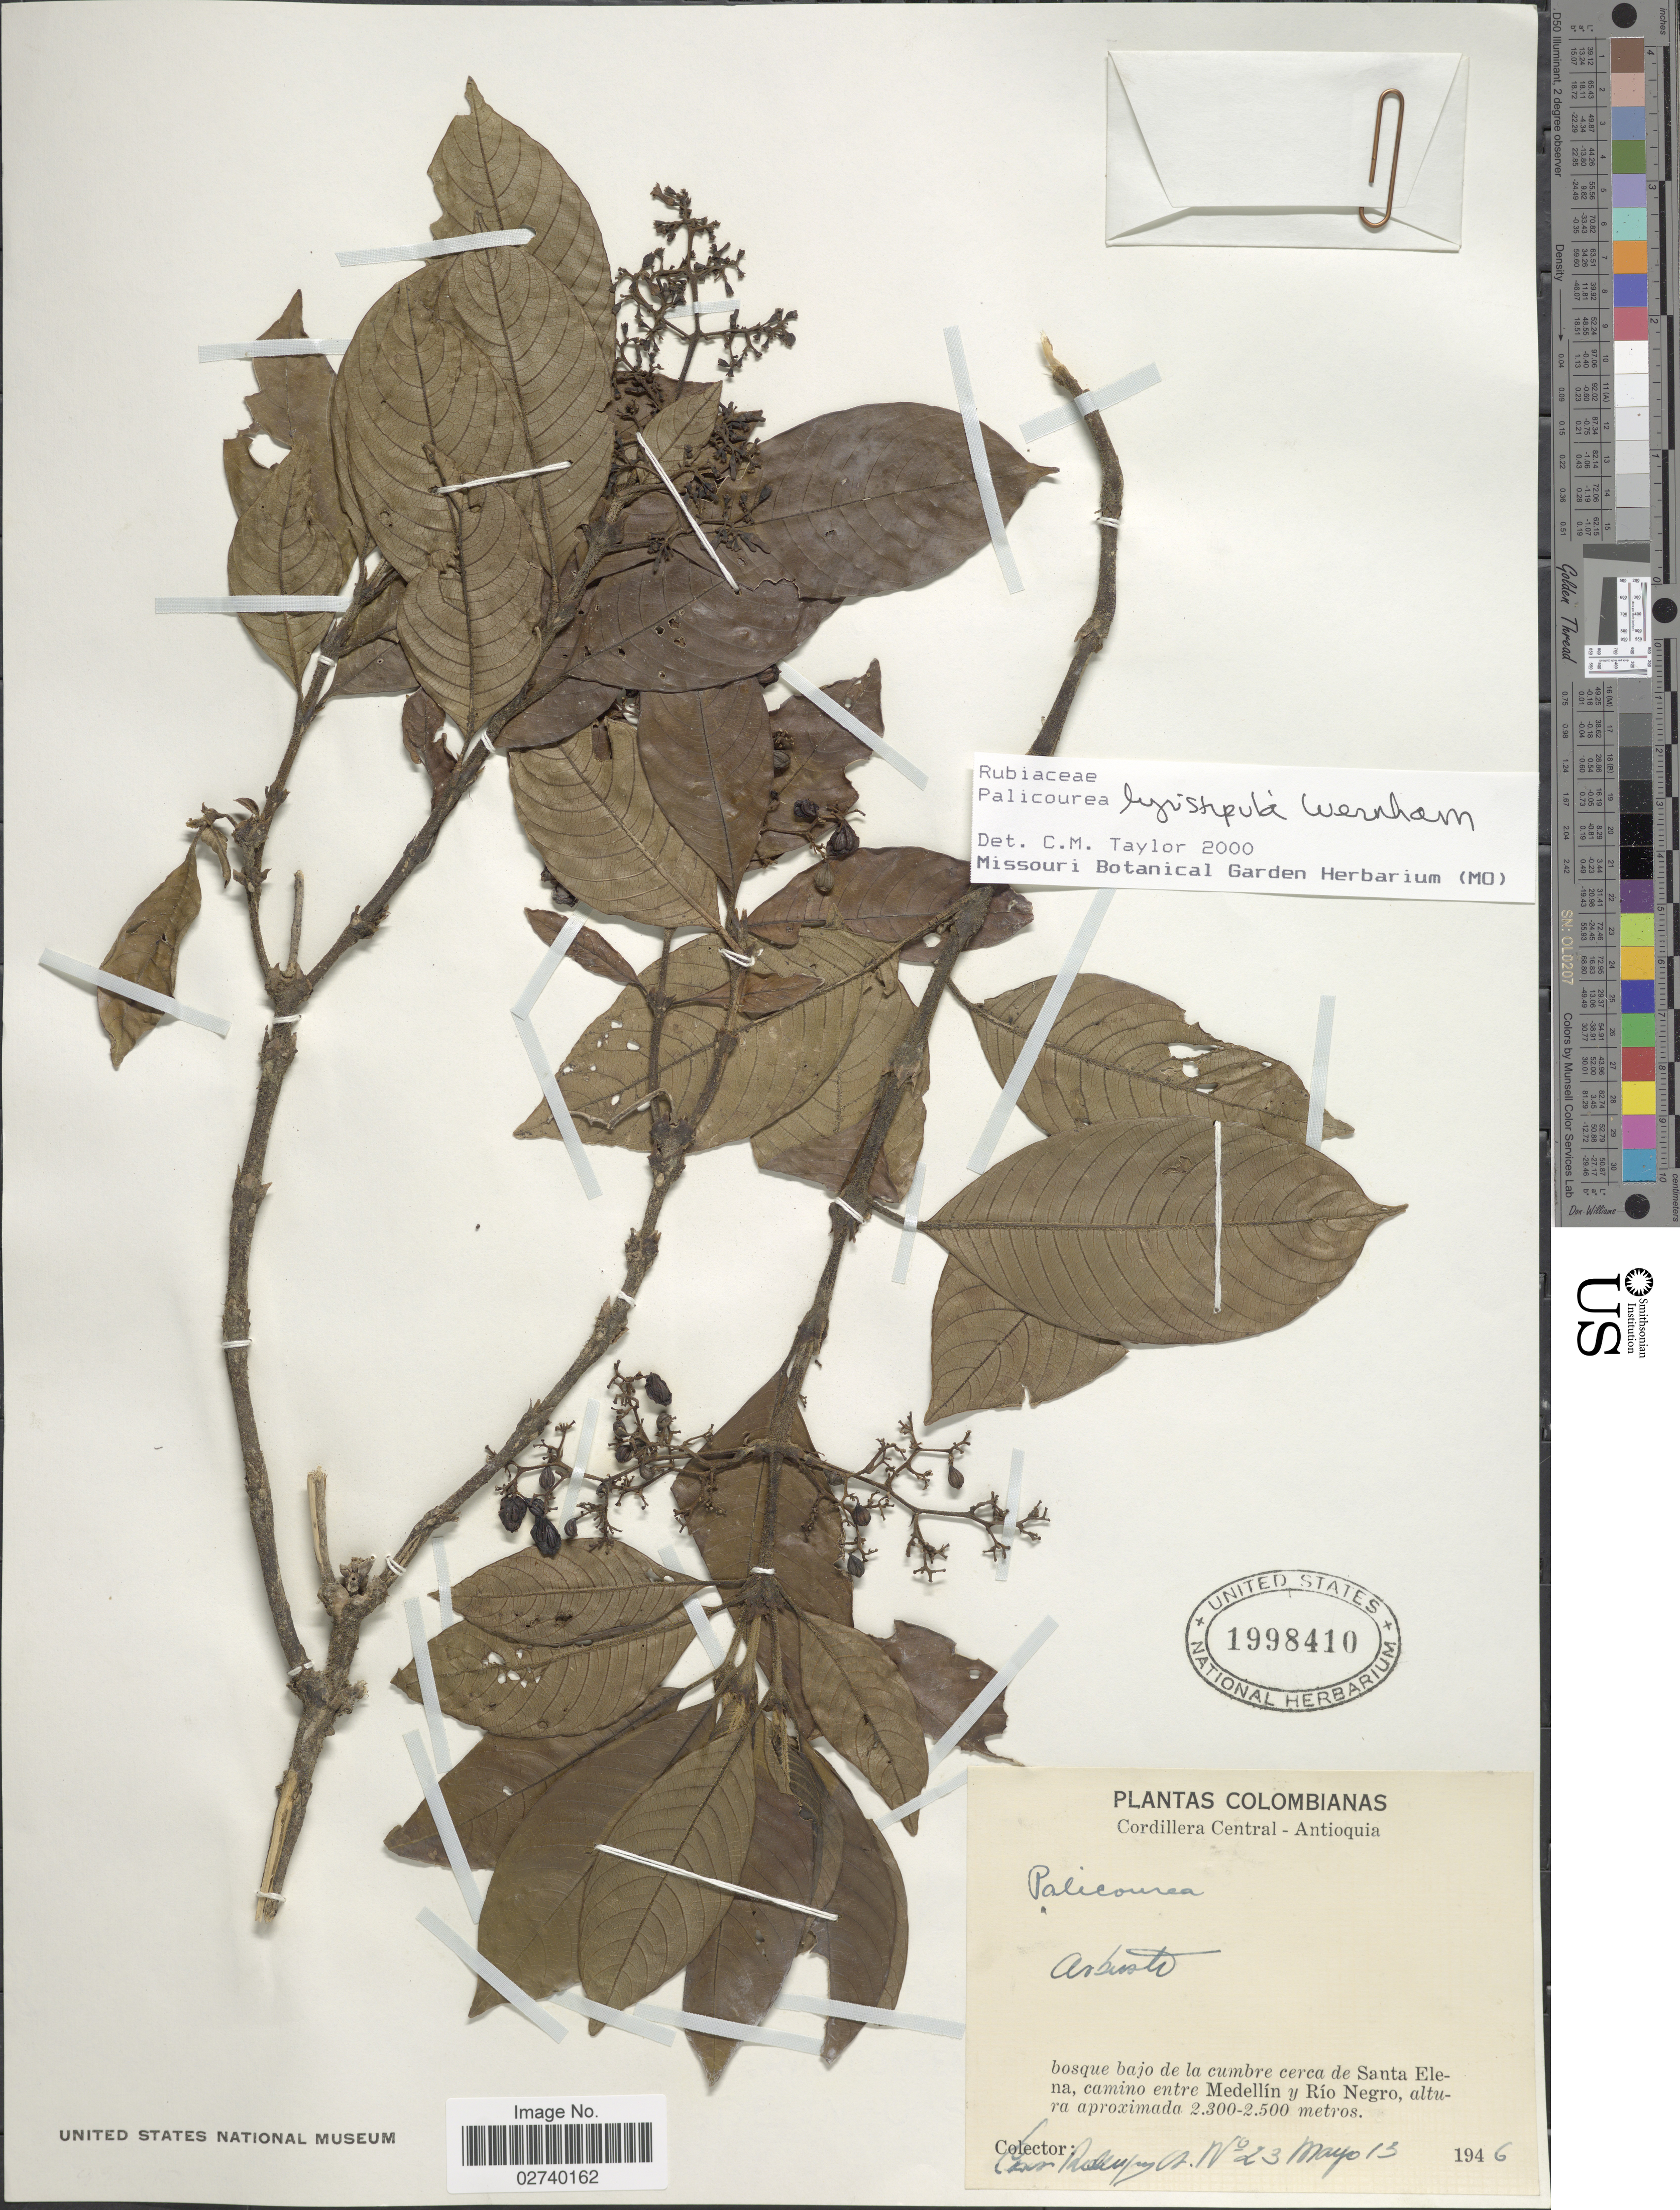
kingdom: Plantae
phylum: Tracheophyta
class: Magnoliopsida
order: Gentianales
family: Rubiaceae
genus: Palicourea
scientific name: Palicourea lyristipula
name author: Wernham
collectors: C. Ridley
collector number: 23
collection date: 1946-05-13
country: Colombia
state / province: Antioquia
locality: Cordillera Central, bosque de la cumbre cerca de Santa Elena, camino entre Medellin y Rio Negro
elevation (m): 2300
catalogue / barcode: US 1998410